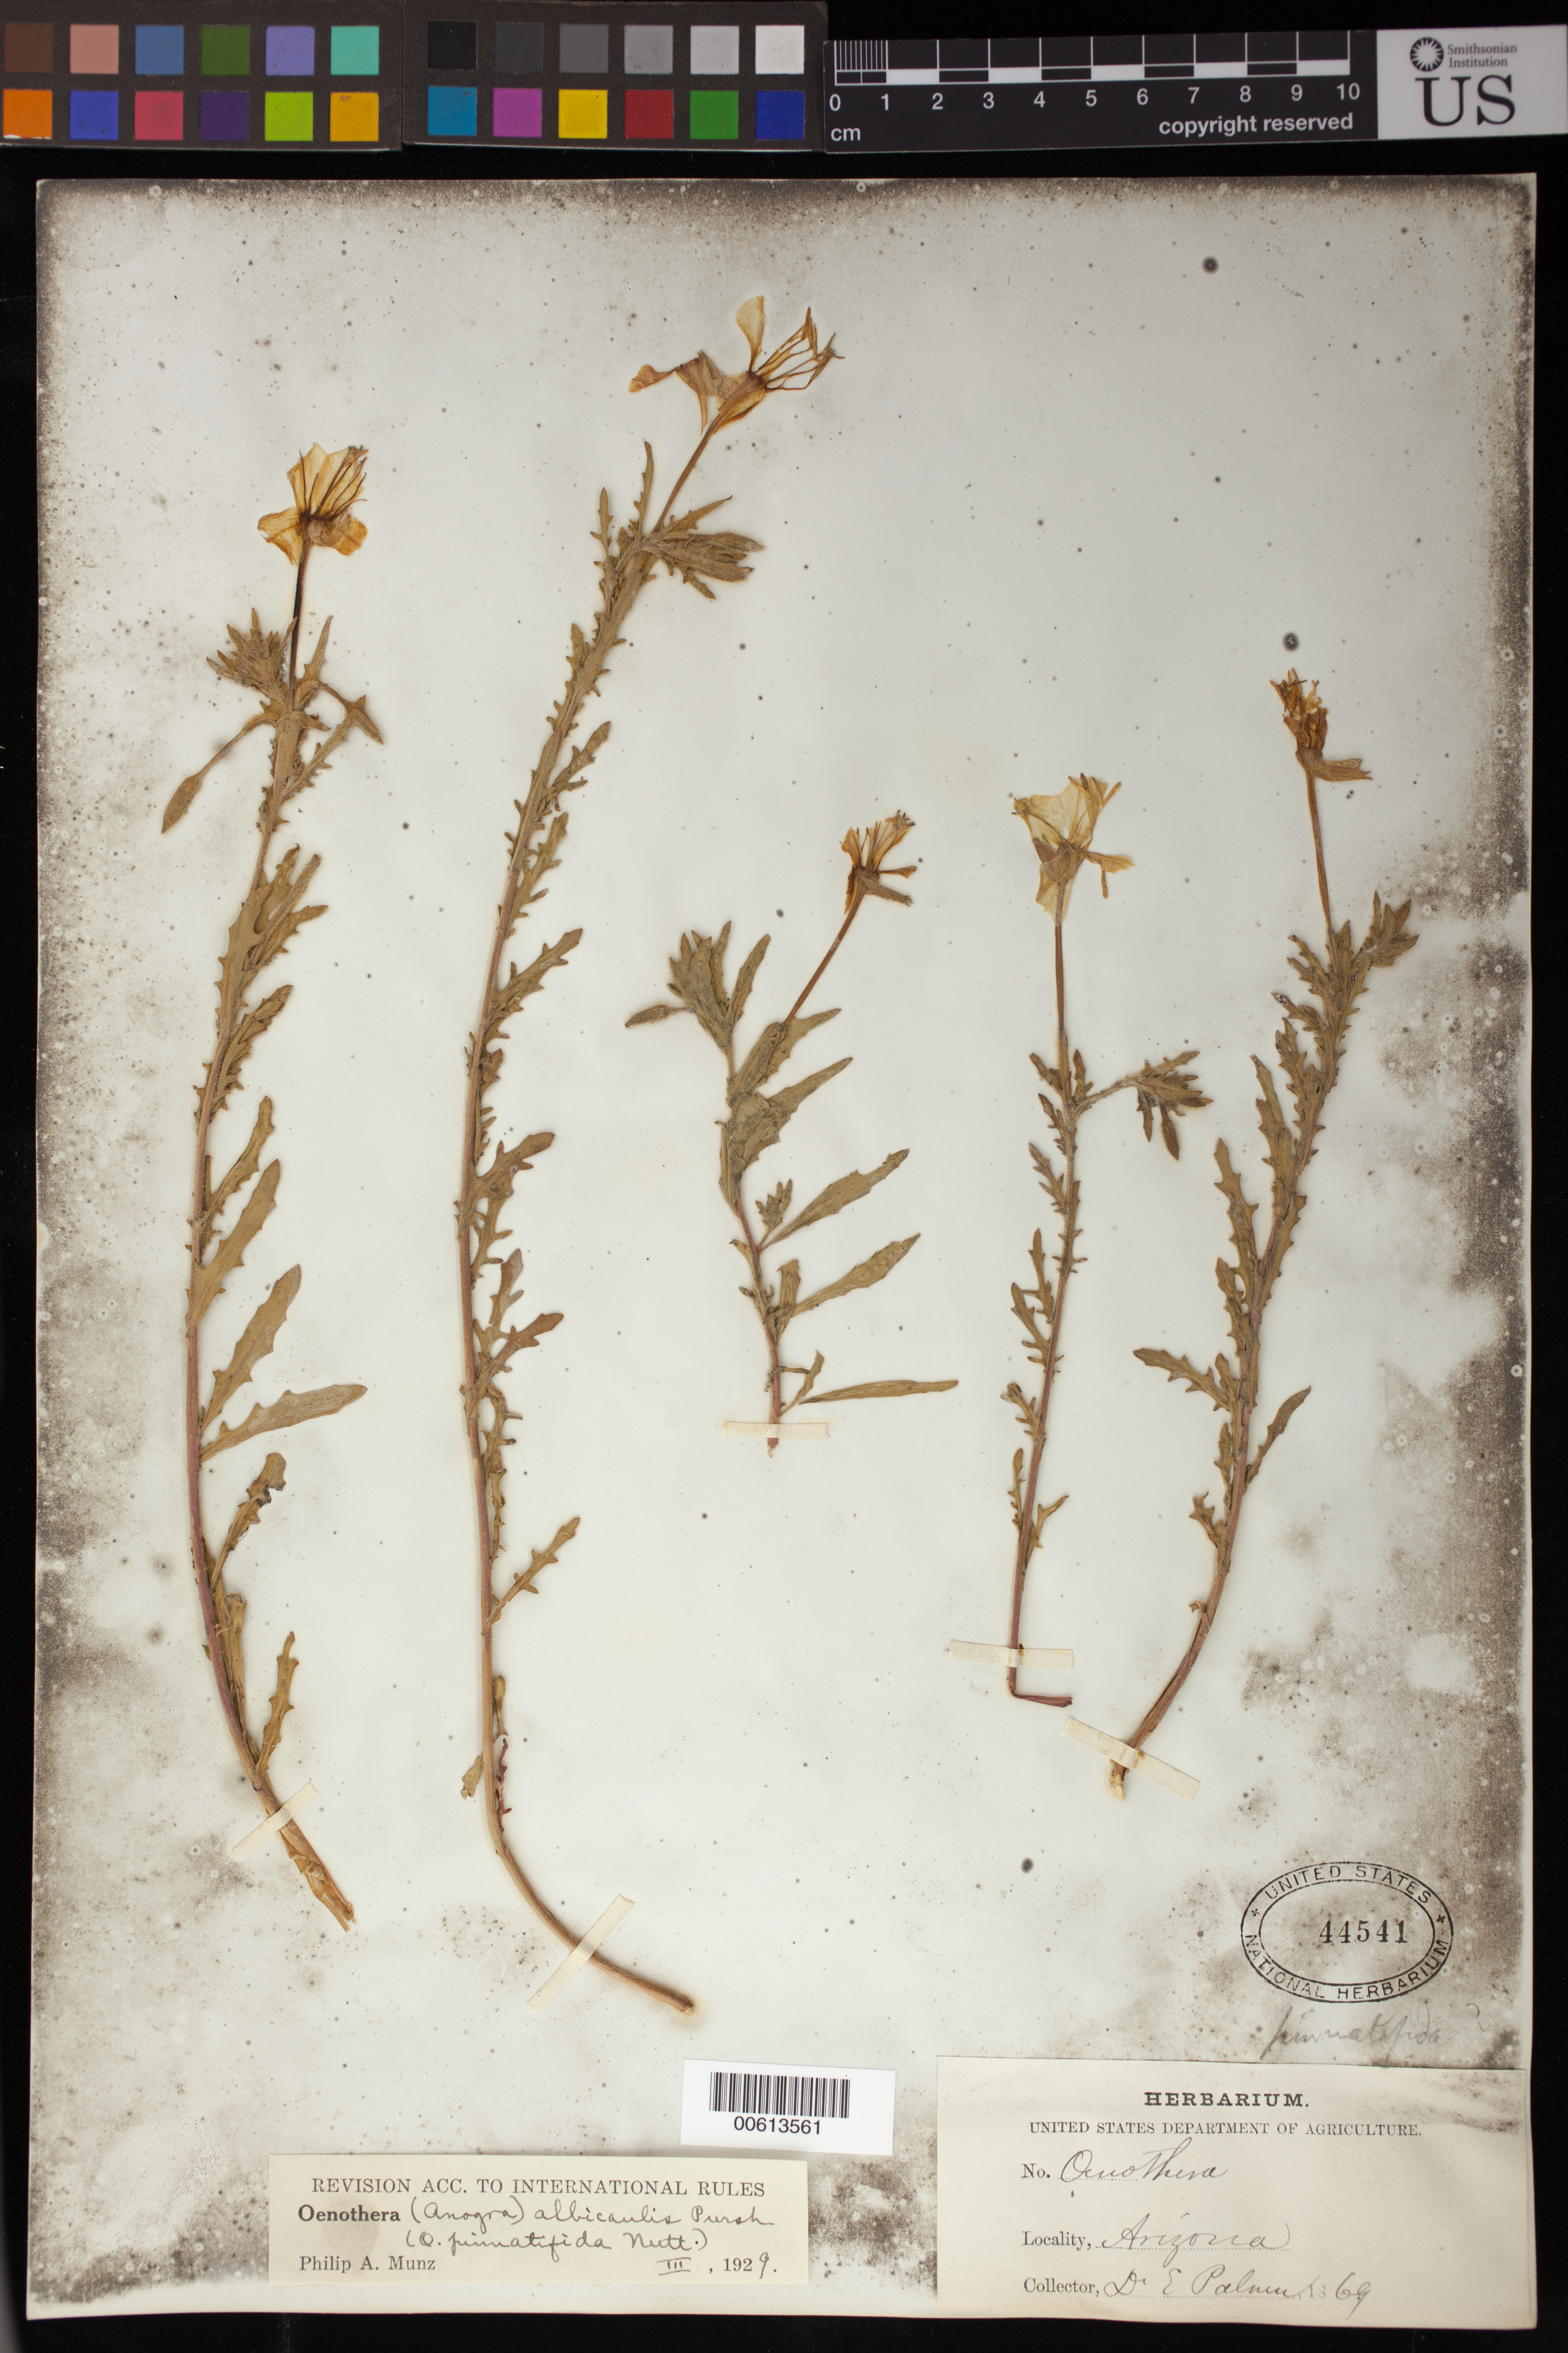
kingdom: Plantae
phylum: Tracheophyta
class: Magnoliopsida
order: Myrtales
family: Onagraceae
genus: Oenothera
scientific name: Oenothera albicaulis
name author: Pursh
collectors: E. Palmer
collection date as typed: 1869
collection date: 1869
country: United States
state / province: Arizona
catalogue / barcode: US 44541